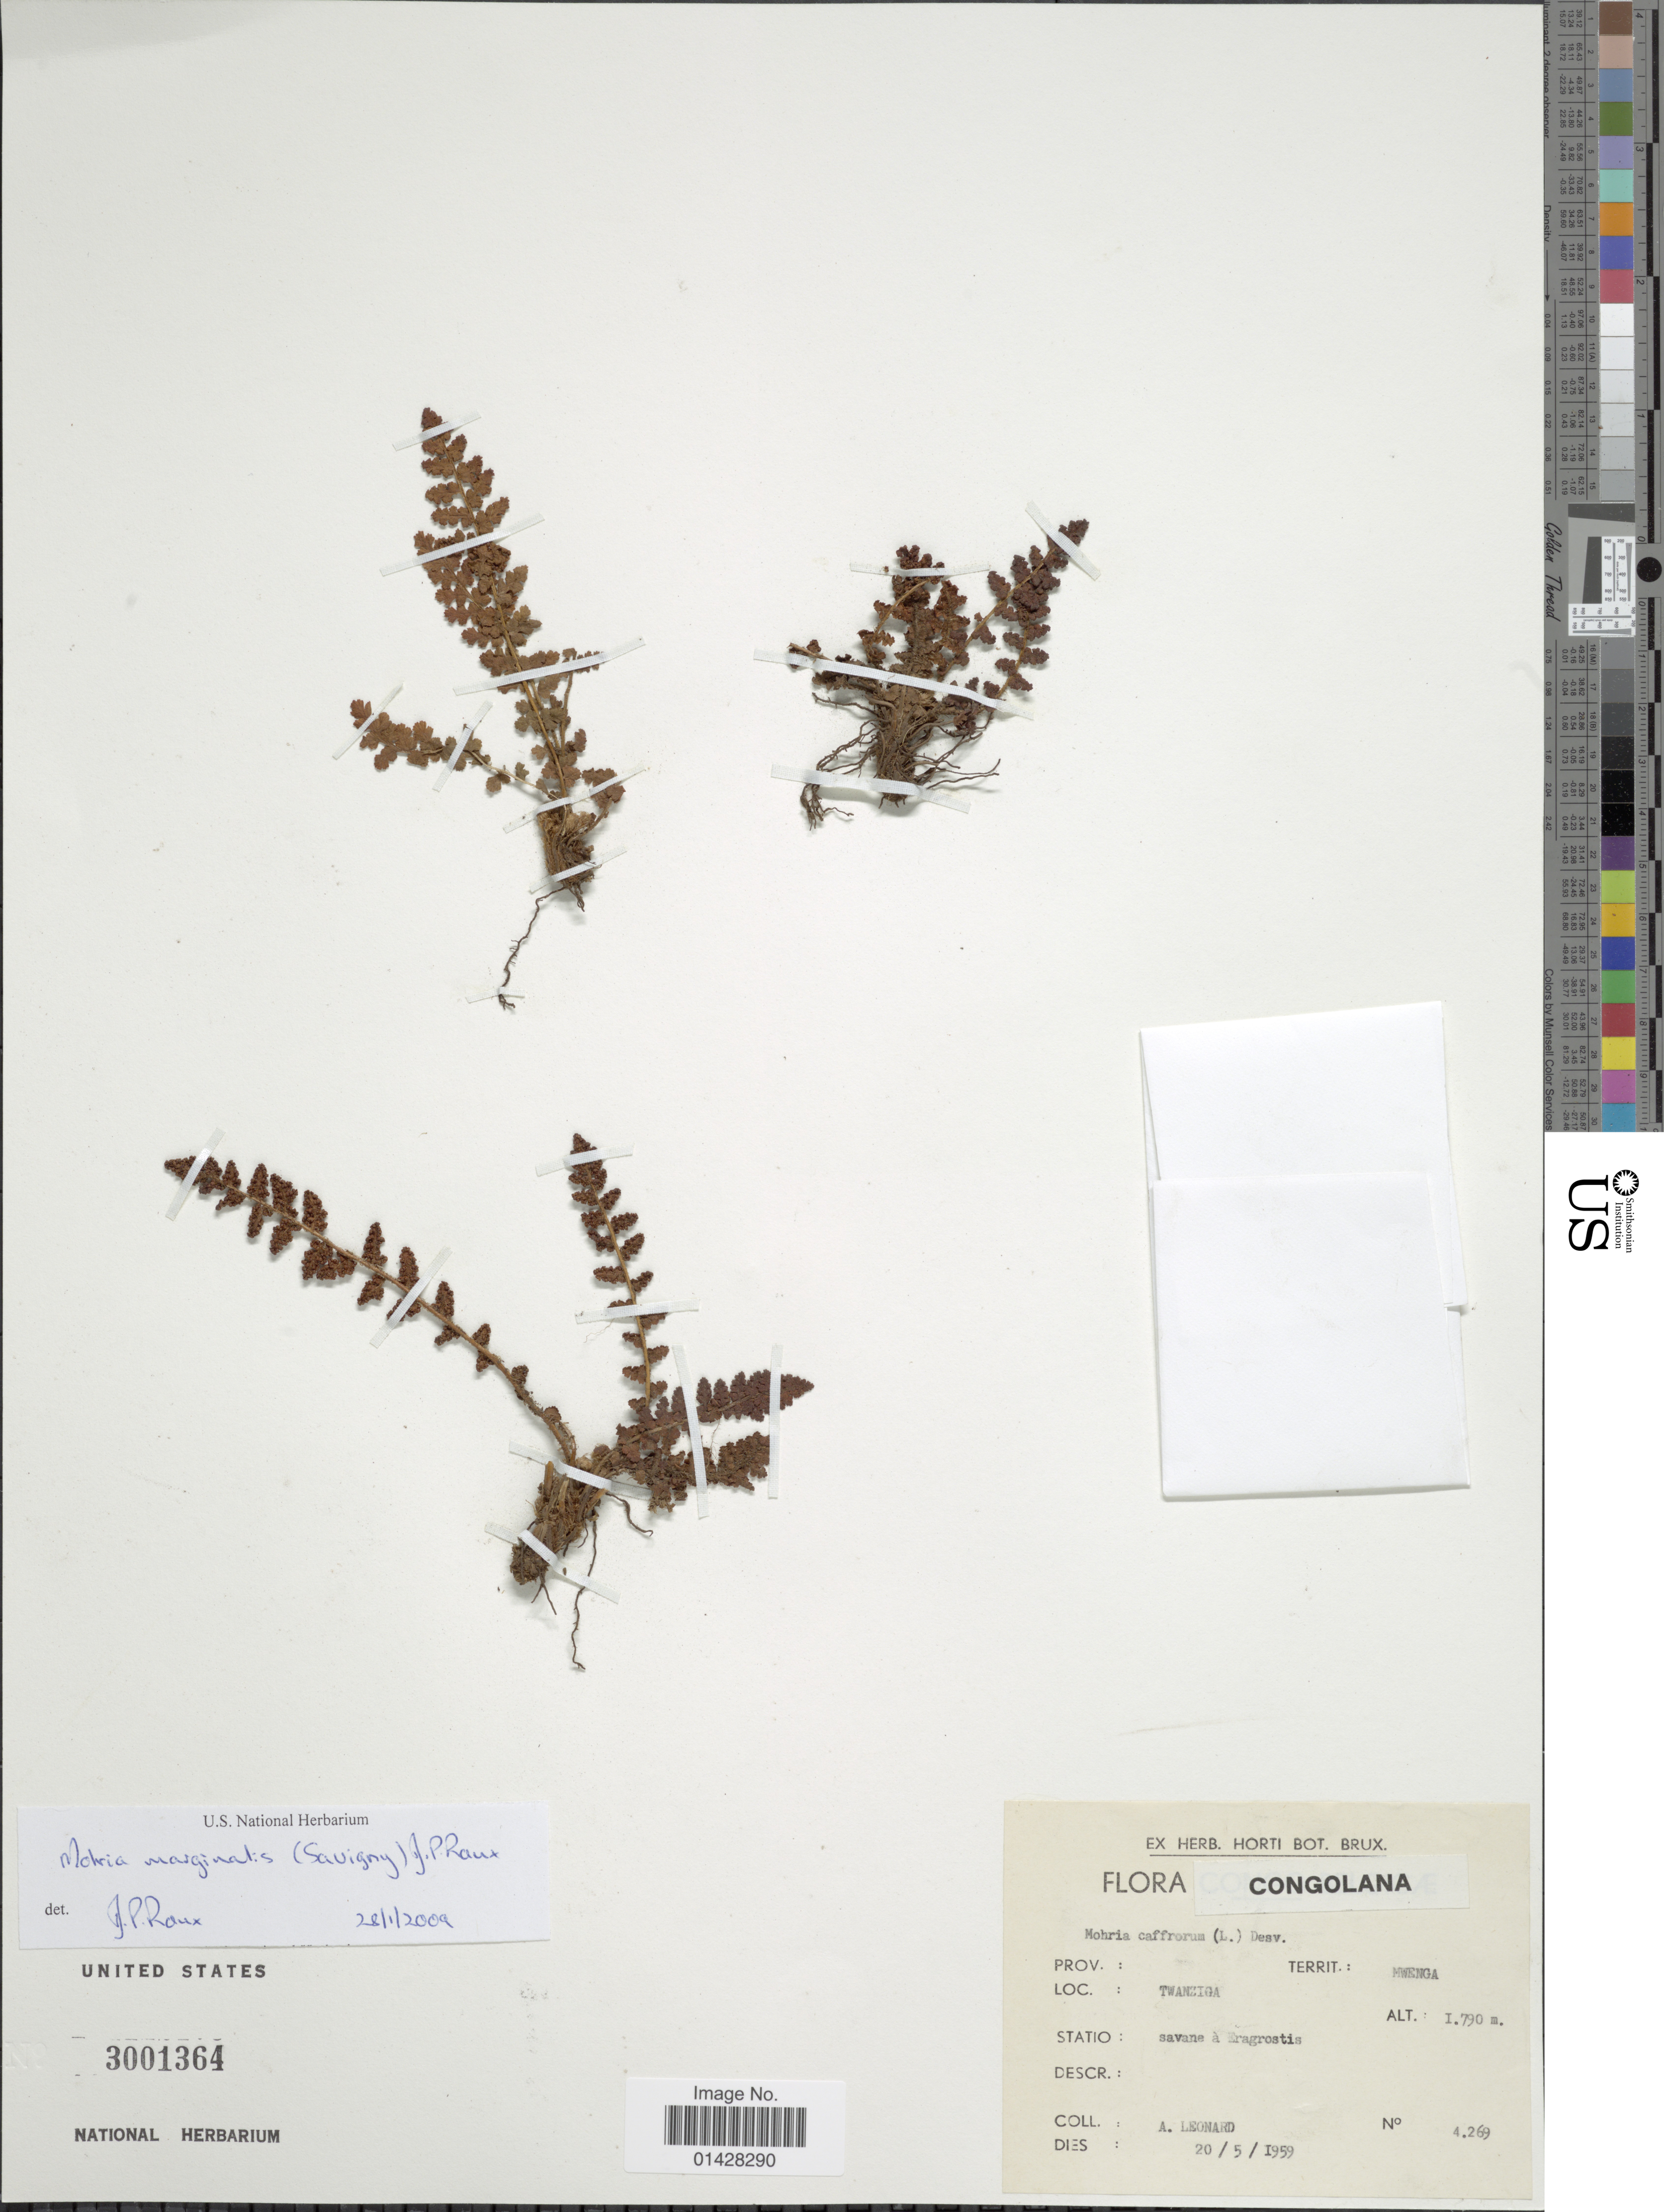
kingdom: Plantae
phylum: Tracheophyta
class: Polypodiopsida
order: Schizaeales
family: Anemiaceae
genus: Anemia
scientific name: Anemia marginalis comb ined.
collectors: A. Leonard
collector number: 4269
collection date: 1959-05-20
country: Congo, Democratic Republic of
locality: Congolana. Territ.: Mwenda. Twanziga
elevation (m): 1790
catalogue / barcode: US 3001364